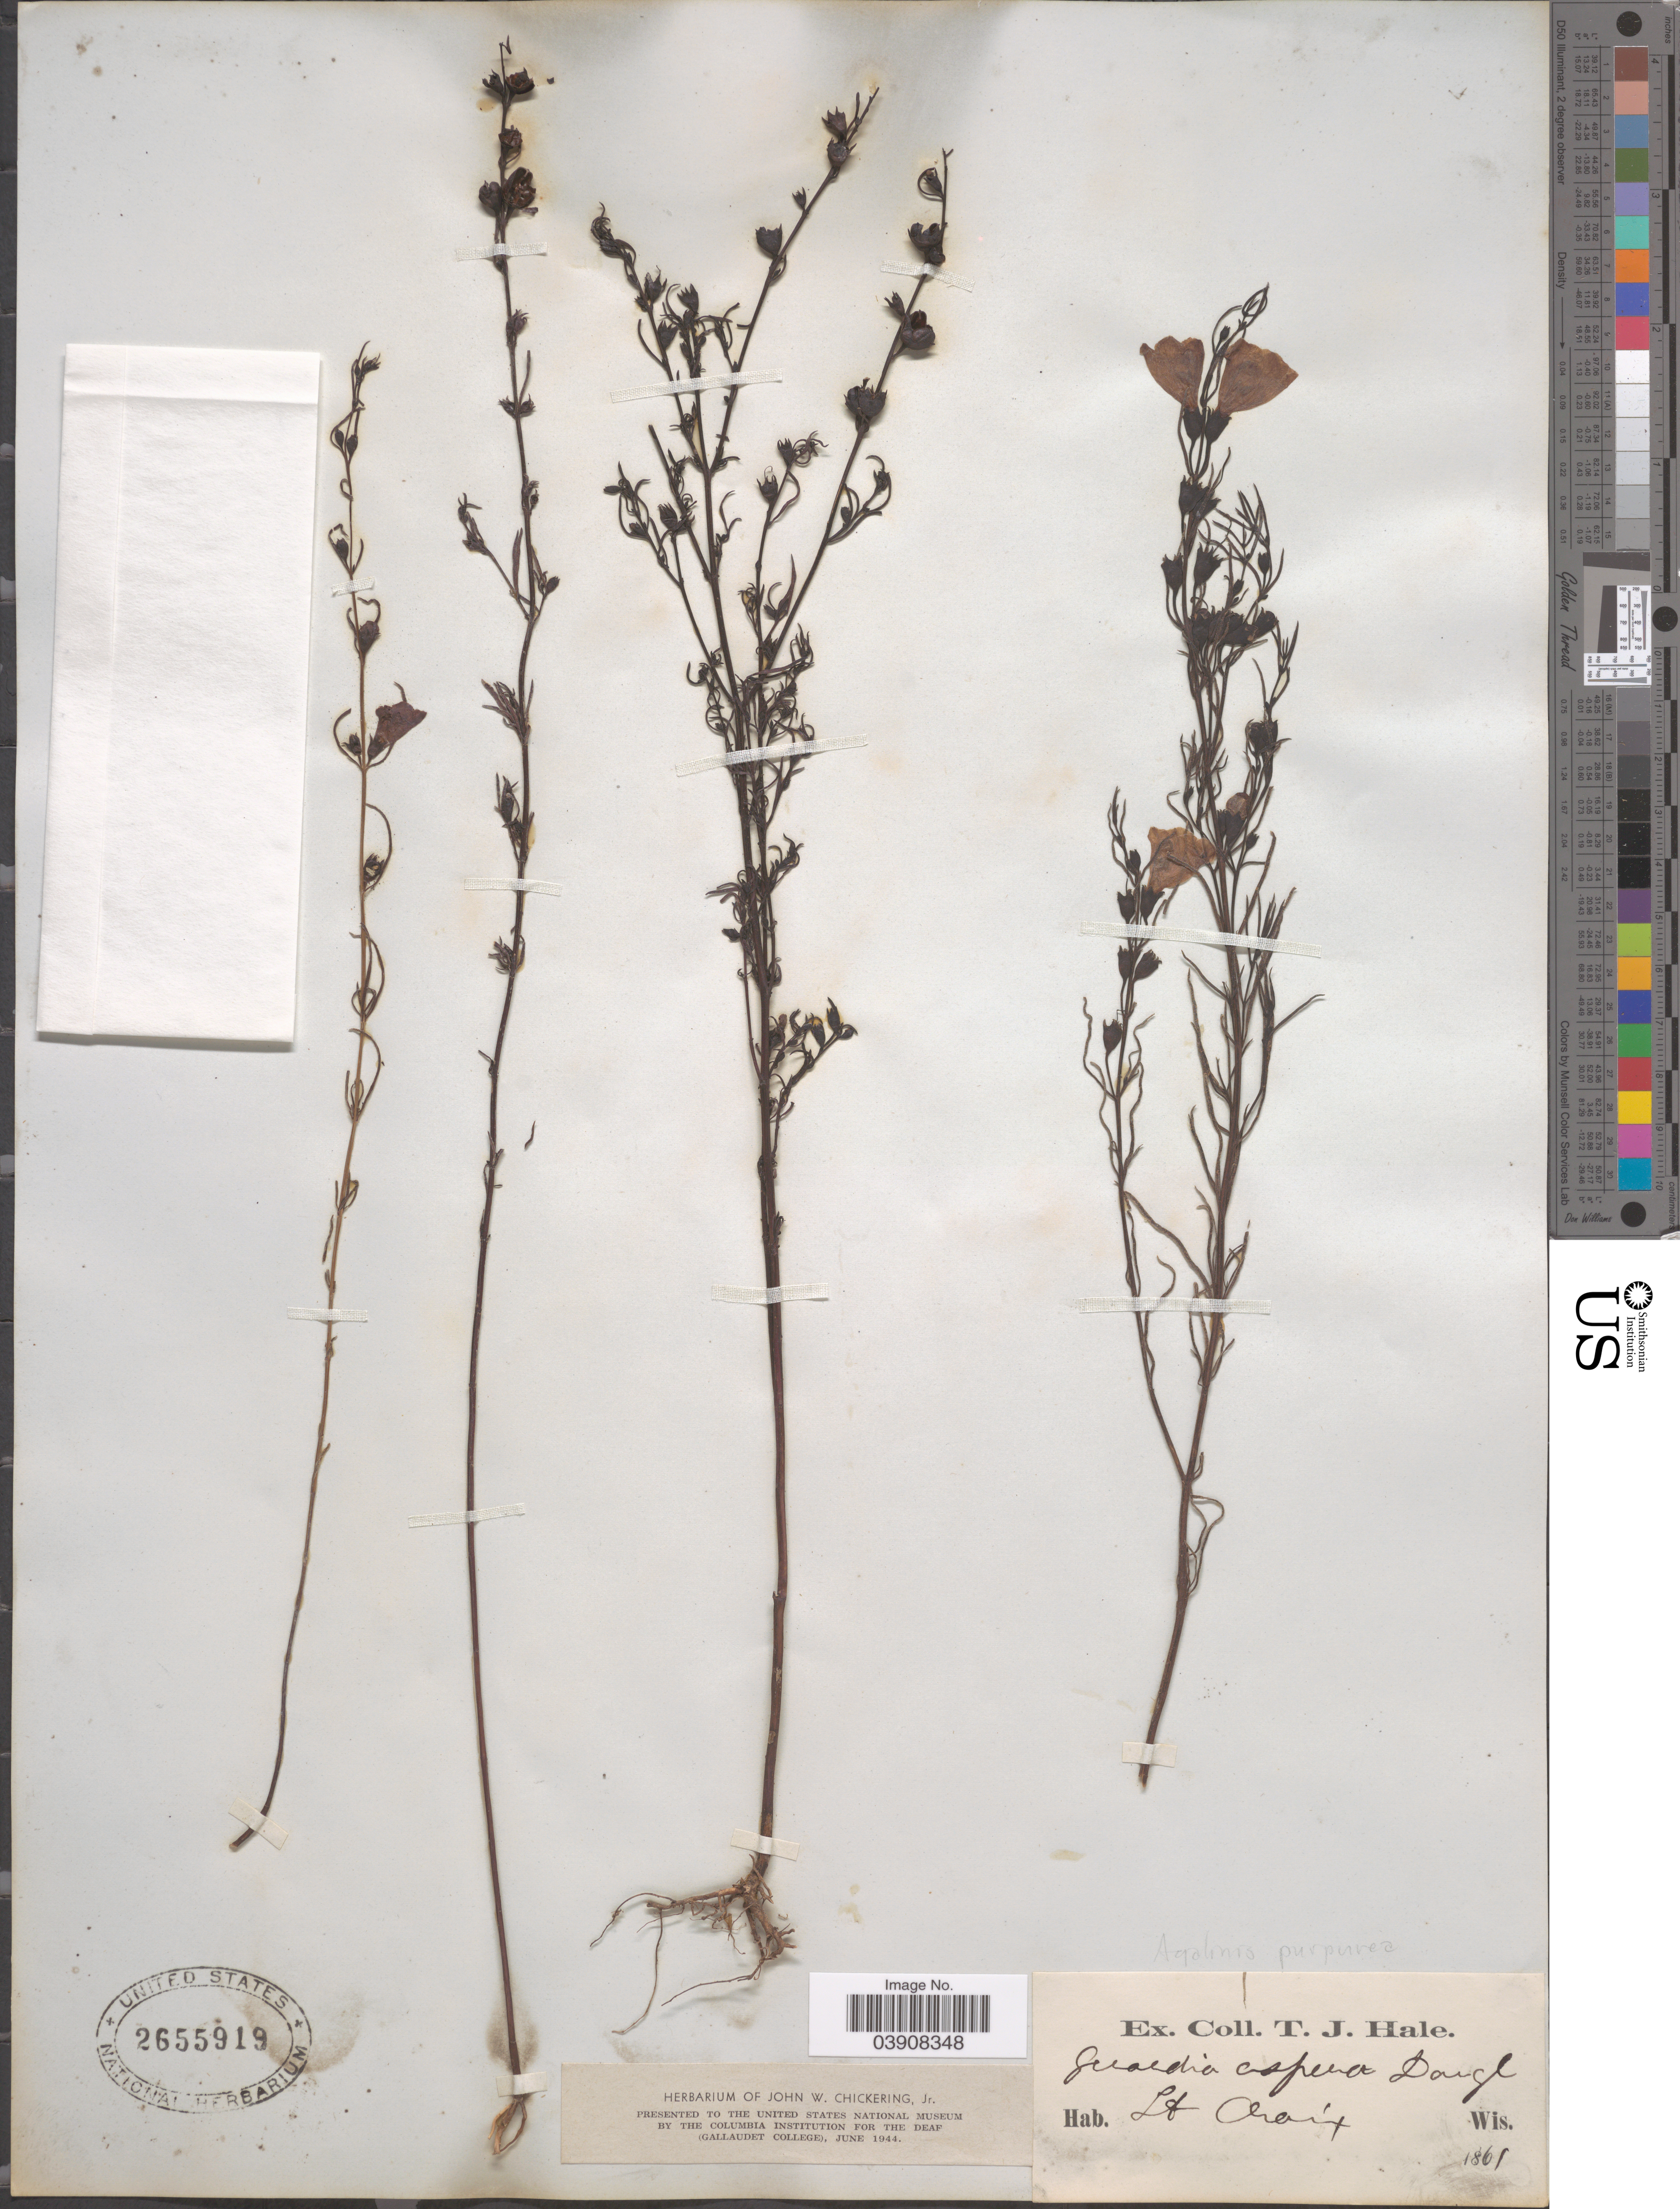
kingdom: Plantae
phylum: Tracheophyta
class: Magnoliopsida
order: Lamiales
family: Orobanchaceae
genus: Agalinis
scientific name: Agalinis purpurea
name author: (L.) Pennell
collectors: T. Hale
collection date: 1861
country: United States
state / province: Wisconsin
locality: St Croix.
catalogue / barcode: US 2655919